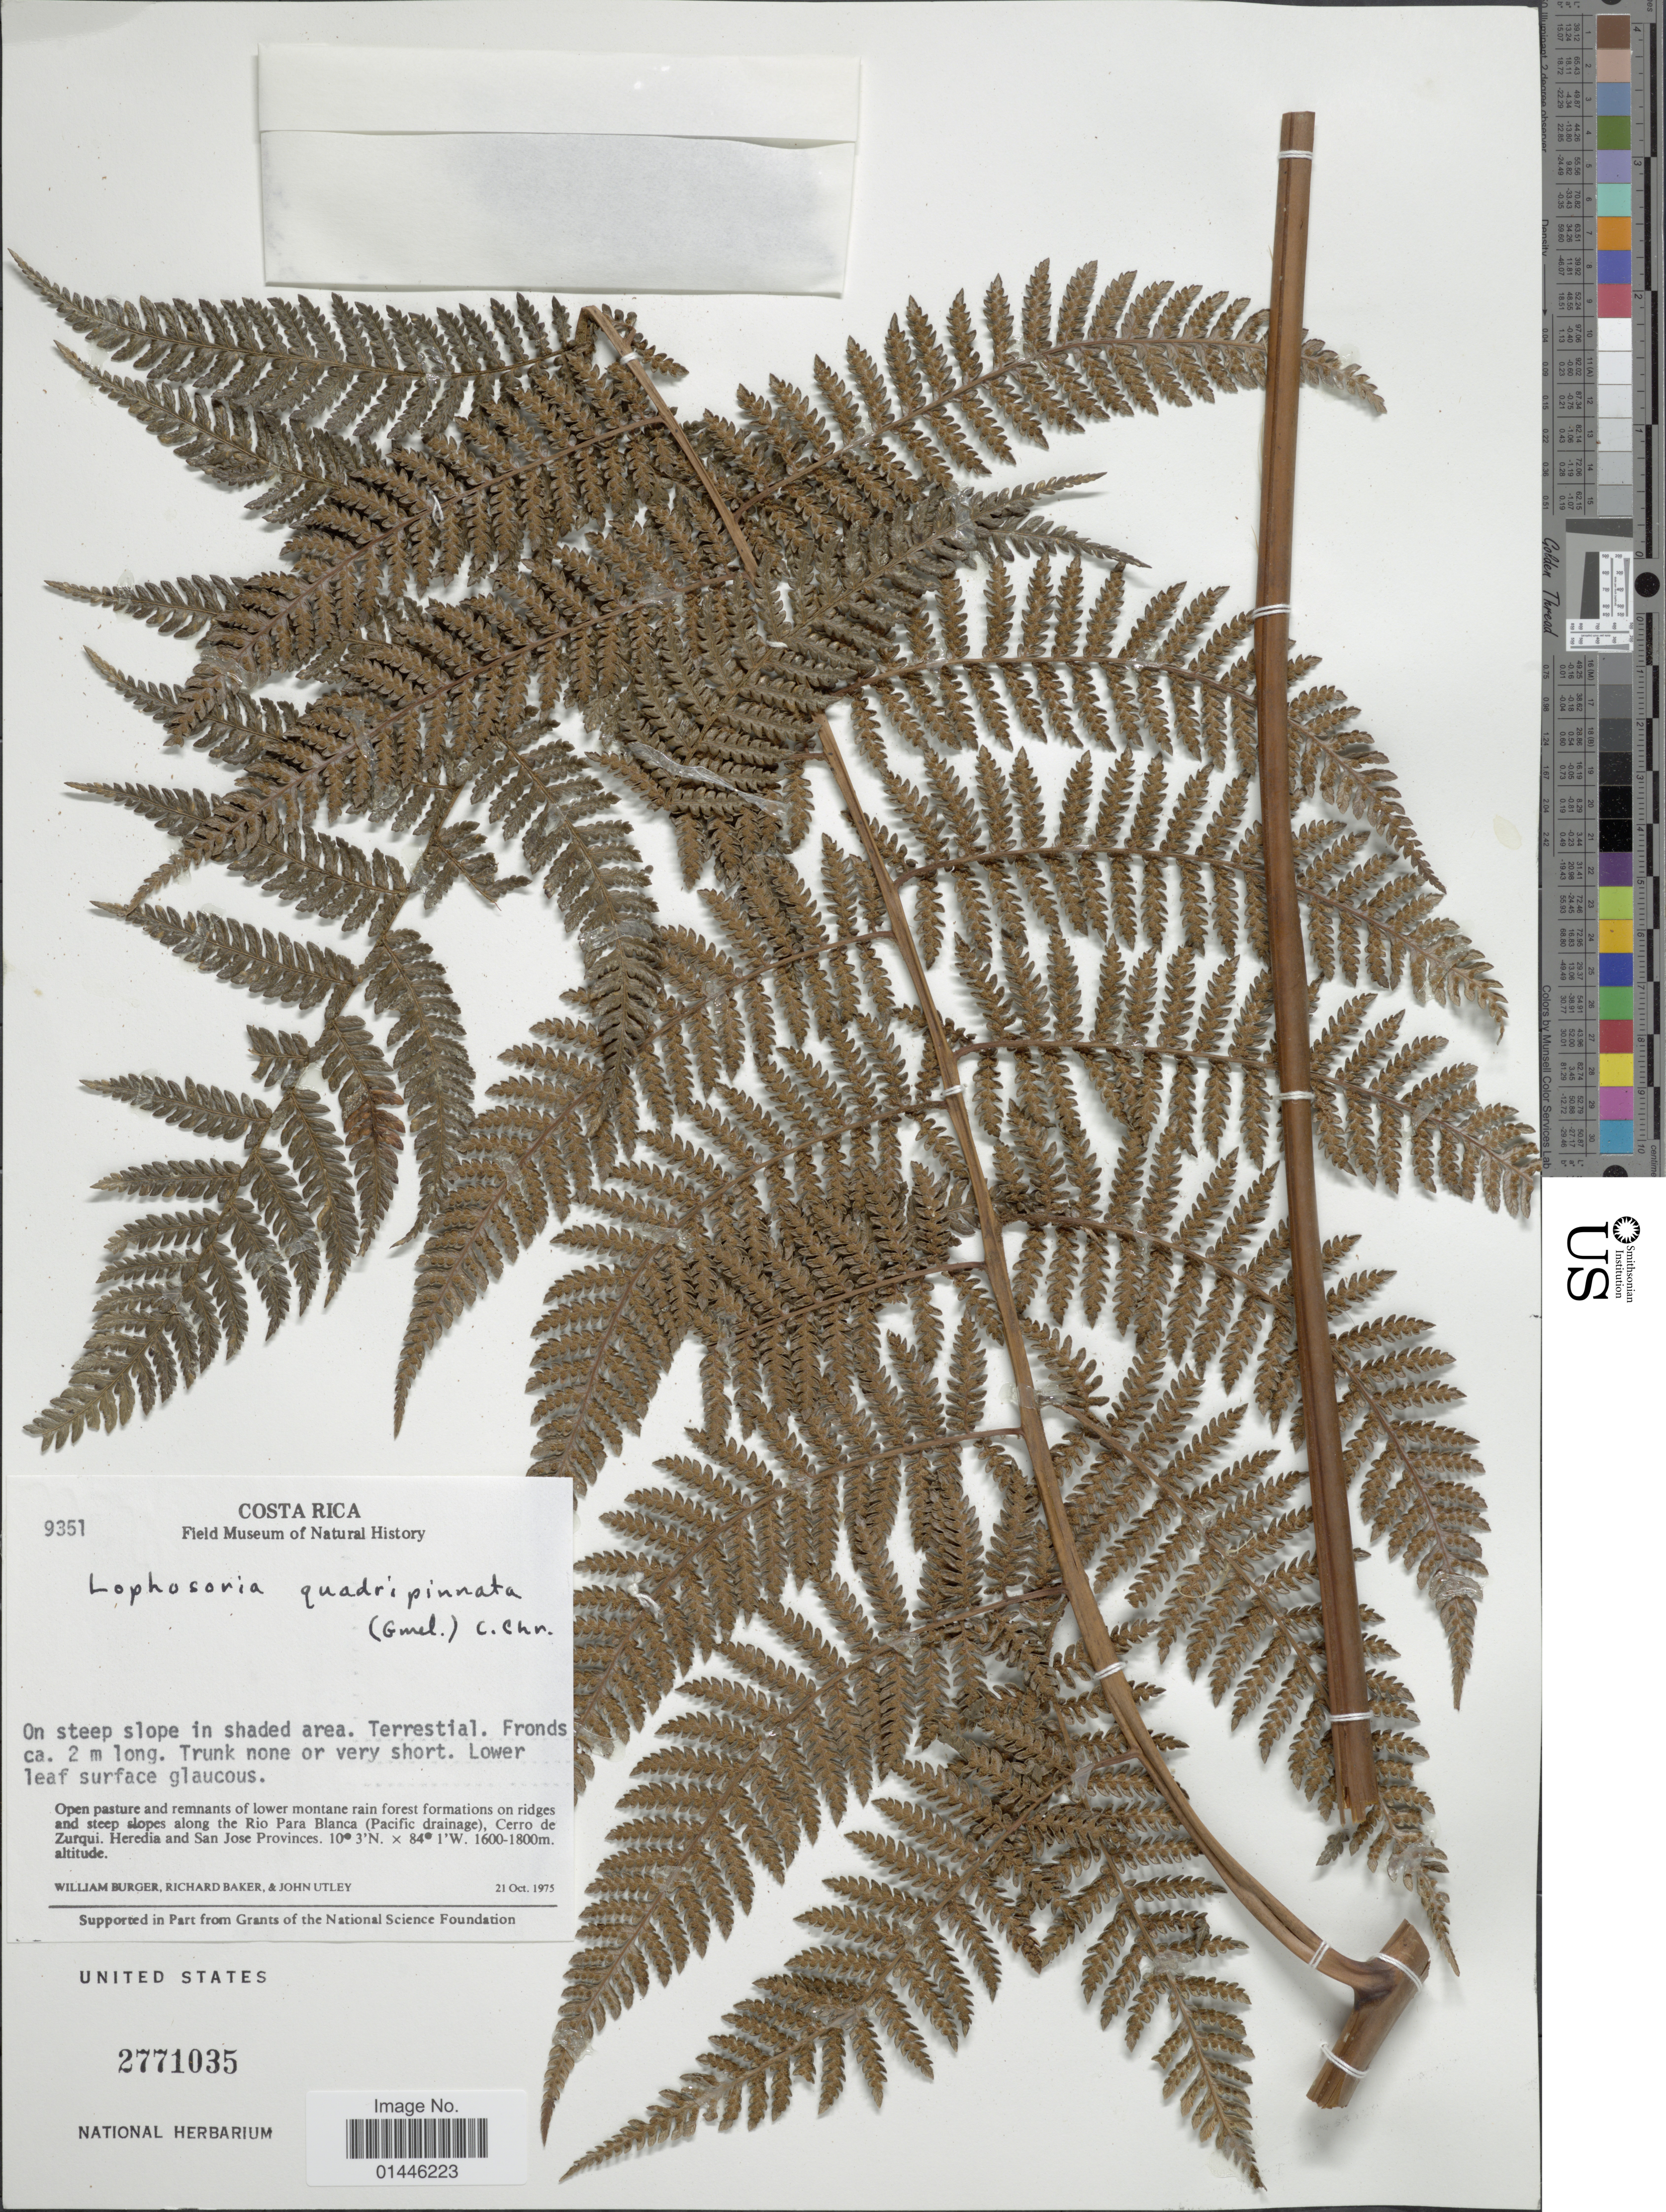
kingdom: Plantae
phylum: Tracheophyta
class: Polypodiopsida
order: Cyatheales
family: Dicksoniaceae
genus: Lophosoria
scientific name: Lophosoria quadripinnata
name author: (J.F. Gmel.) C. Chr.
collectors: W. Burger, R. A. Baker & J. F. Utley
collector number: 9351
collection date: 1975-10-21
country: Costa Rica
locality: Along the Rio Para Blanca (Pacific drainage), Cerro de Zurqui. Heredia and San Jose Provinces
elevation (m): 1600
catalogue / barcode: US 2771035